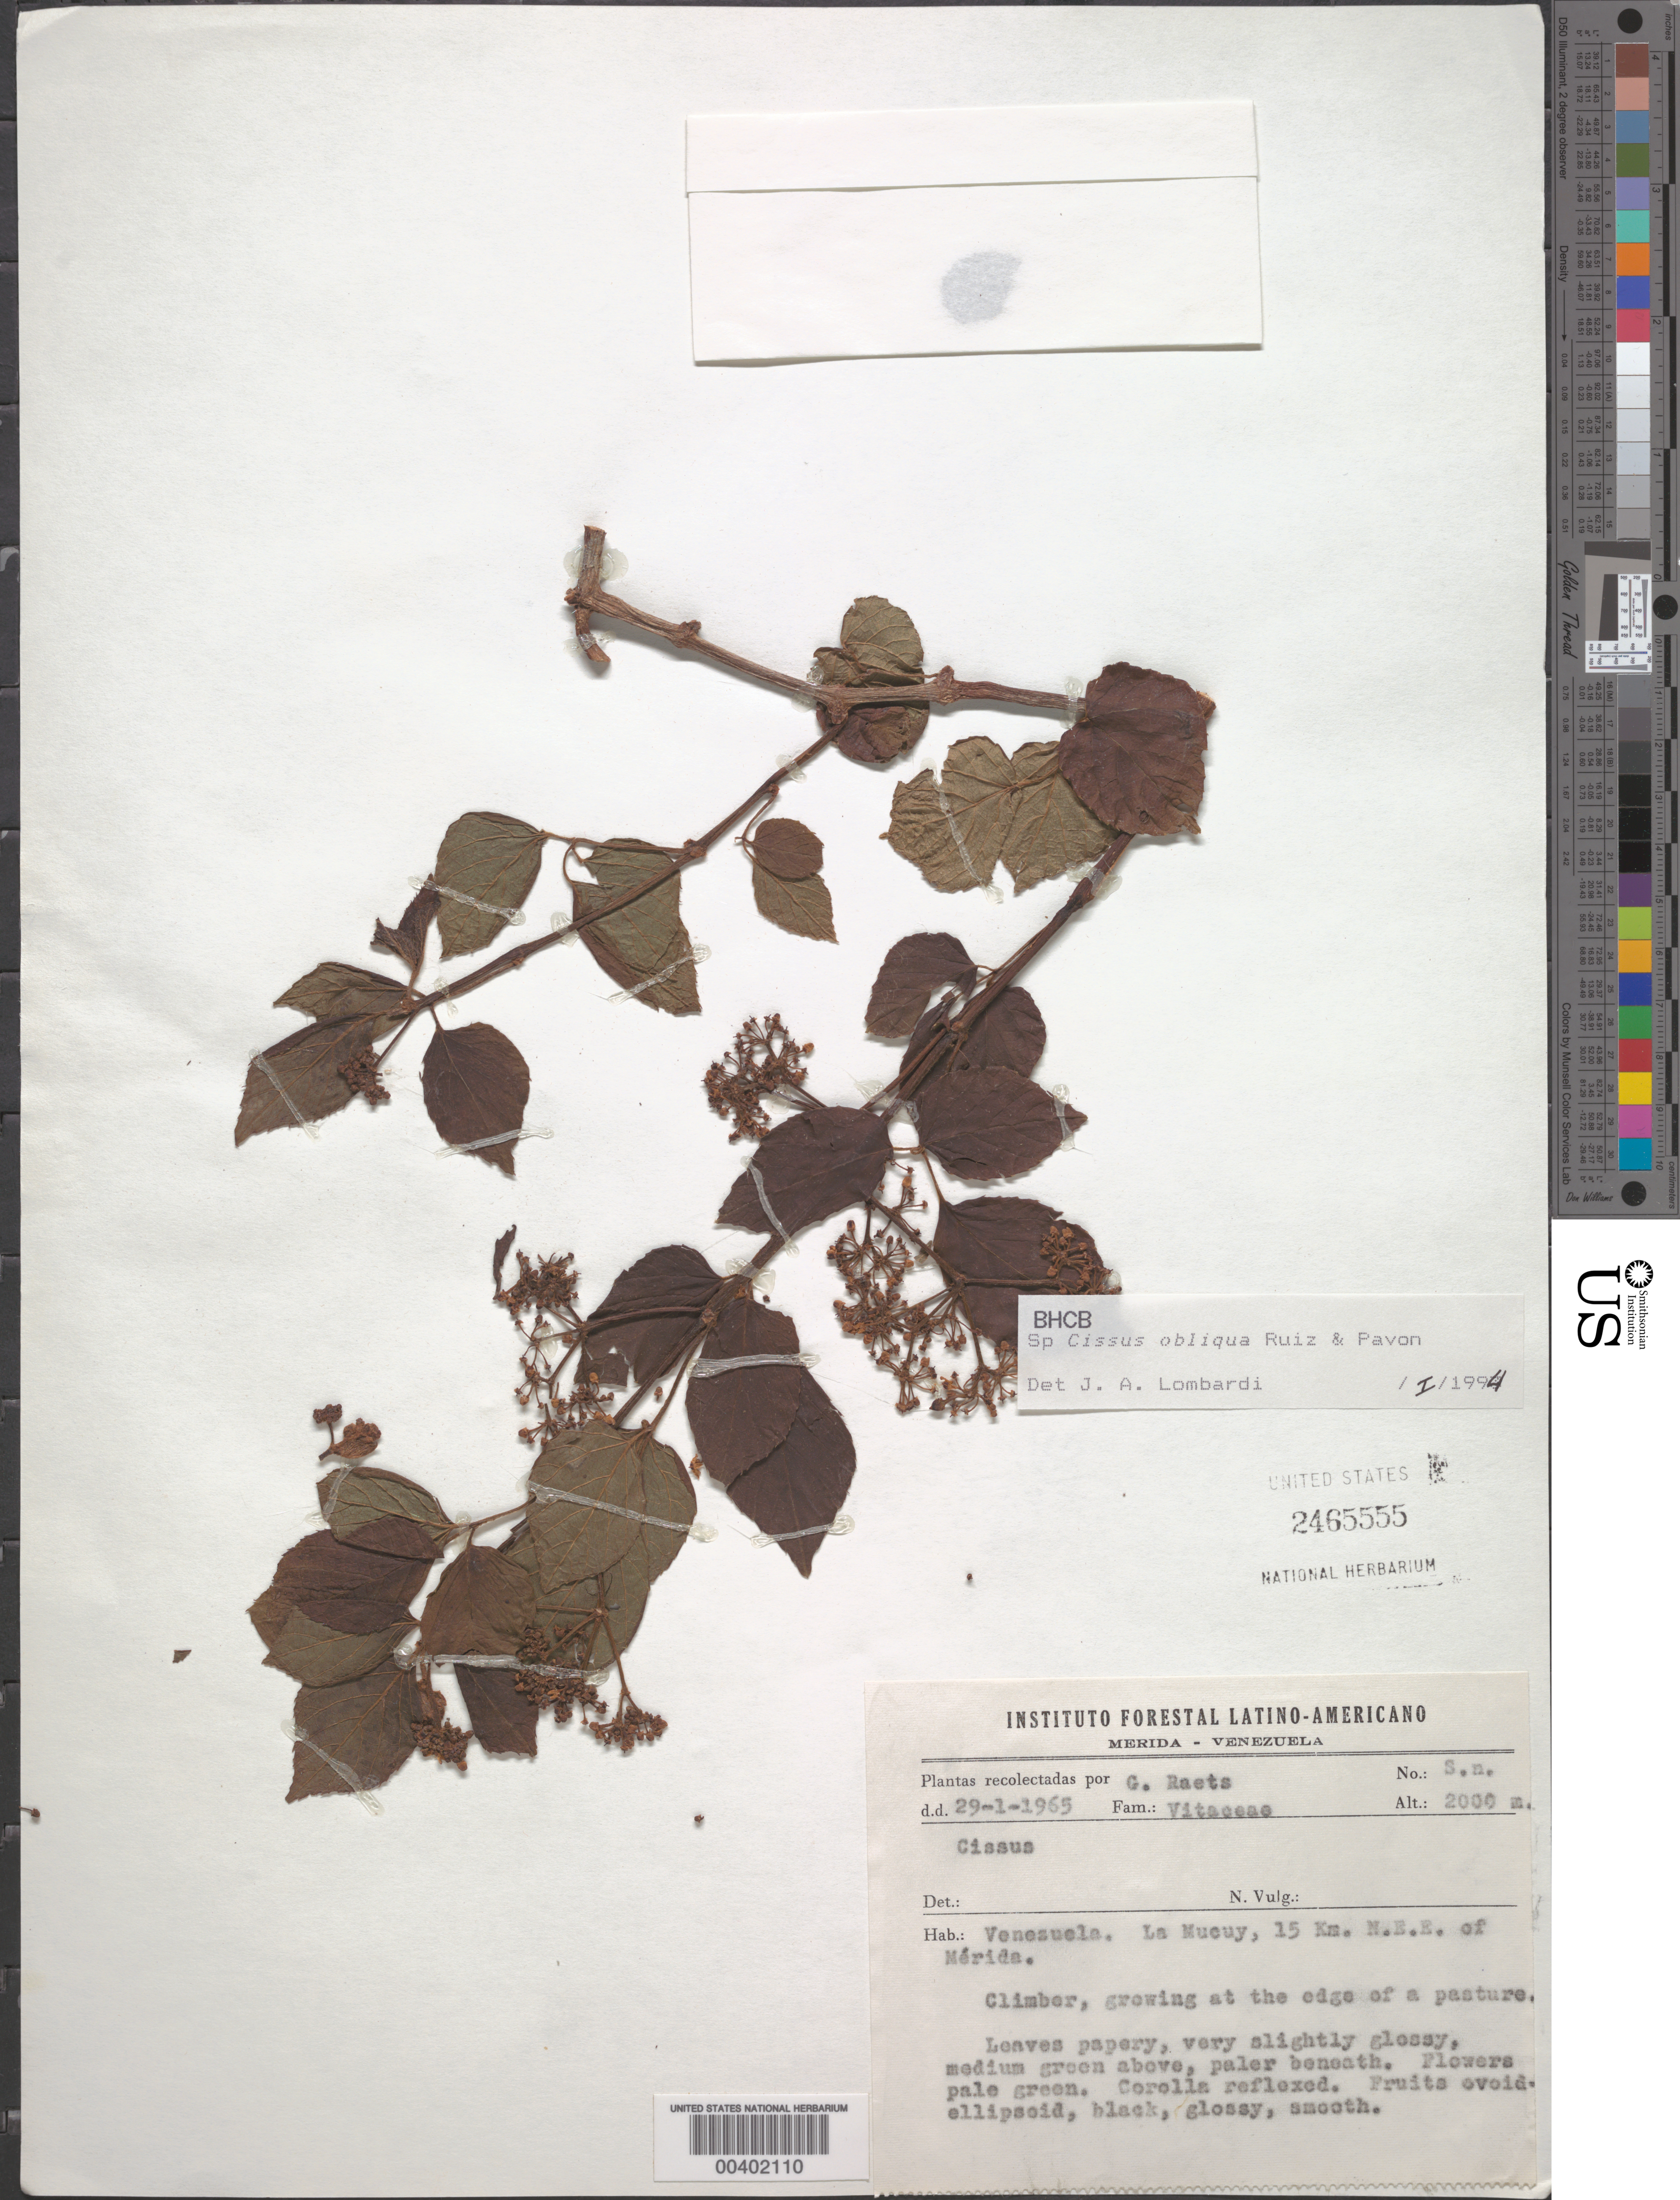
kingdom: Plantae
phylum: Tracheophyta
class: Magnoliopsida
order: Vitales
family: Vitaceae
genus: Cissus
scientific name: Cissus sp.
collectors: G. Raets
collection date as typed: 29 Jan 1965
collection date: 1965-01-29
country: Venezuela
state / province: Mérida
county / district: Libertador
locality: La Mucuy, 15 km. N.E.E. of Mérida. Mucuy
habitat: Edge of pasture.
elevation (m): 2000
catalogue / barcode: US 2465555